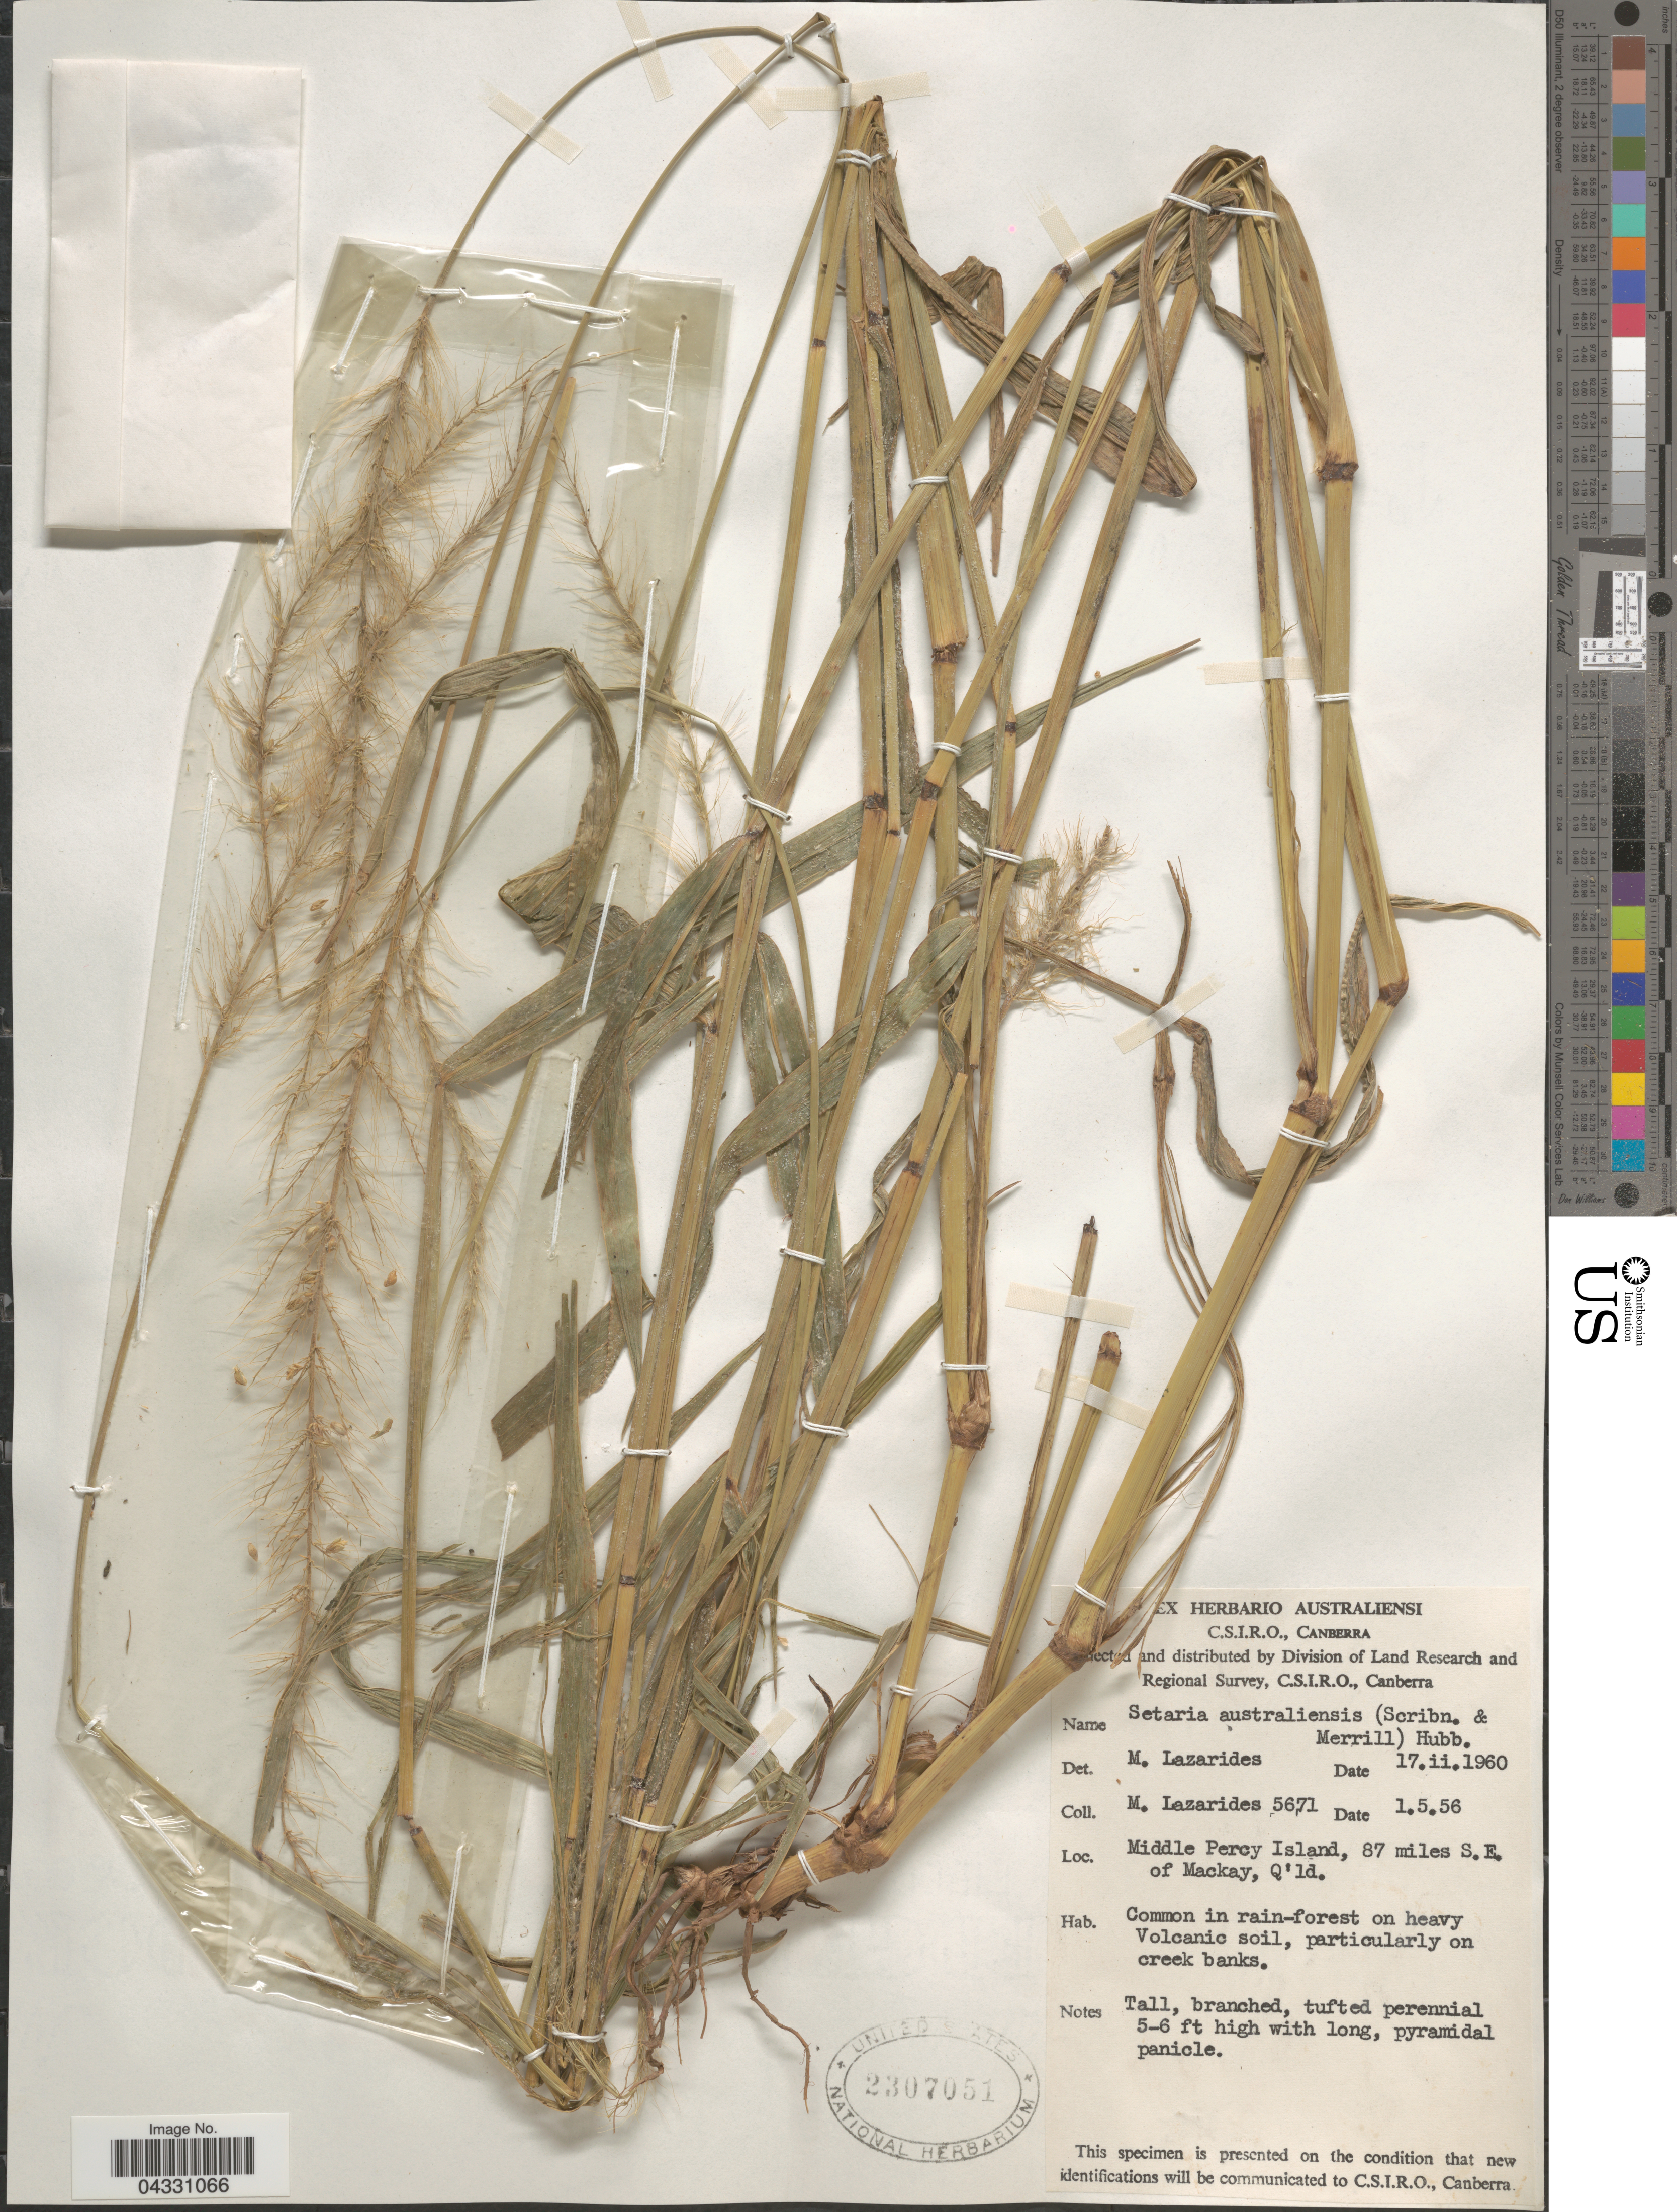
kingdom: Plantae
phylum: Tracheophyta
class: Liliopsida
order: Poales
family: Poaceae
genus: Setaria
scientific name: Setaria australiensis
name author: (Scribn. & Merr.) Vickery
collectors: M. Lazarides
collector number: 5671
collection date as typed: Transcribed d/m/y: 1/5/56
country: Australia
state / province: Queensland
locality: Division of Land Research and Regional Survey. Middle Percy Island, 87 miles S.E. of Mackay.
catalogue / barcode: US 2307051